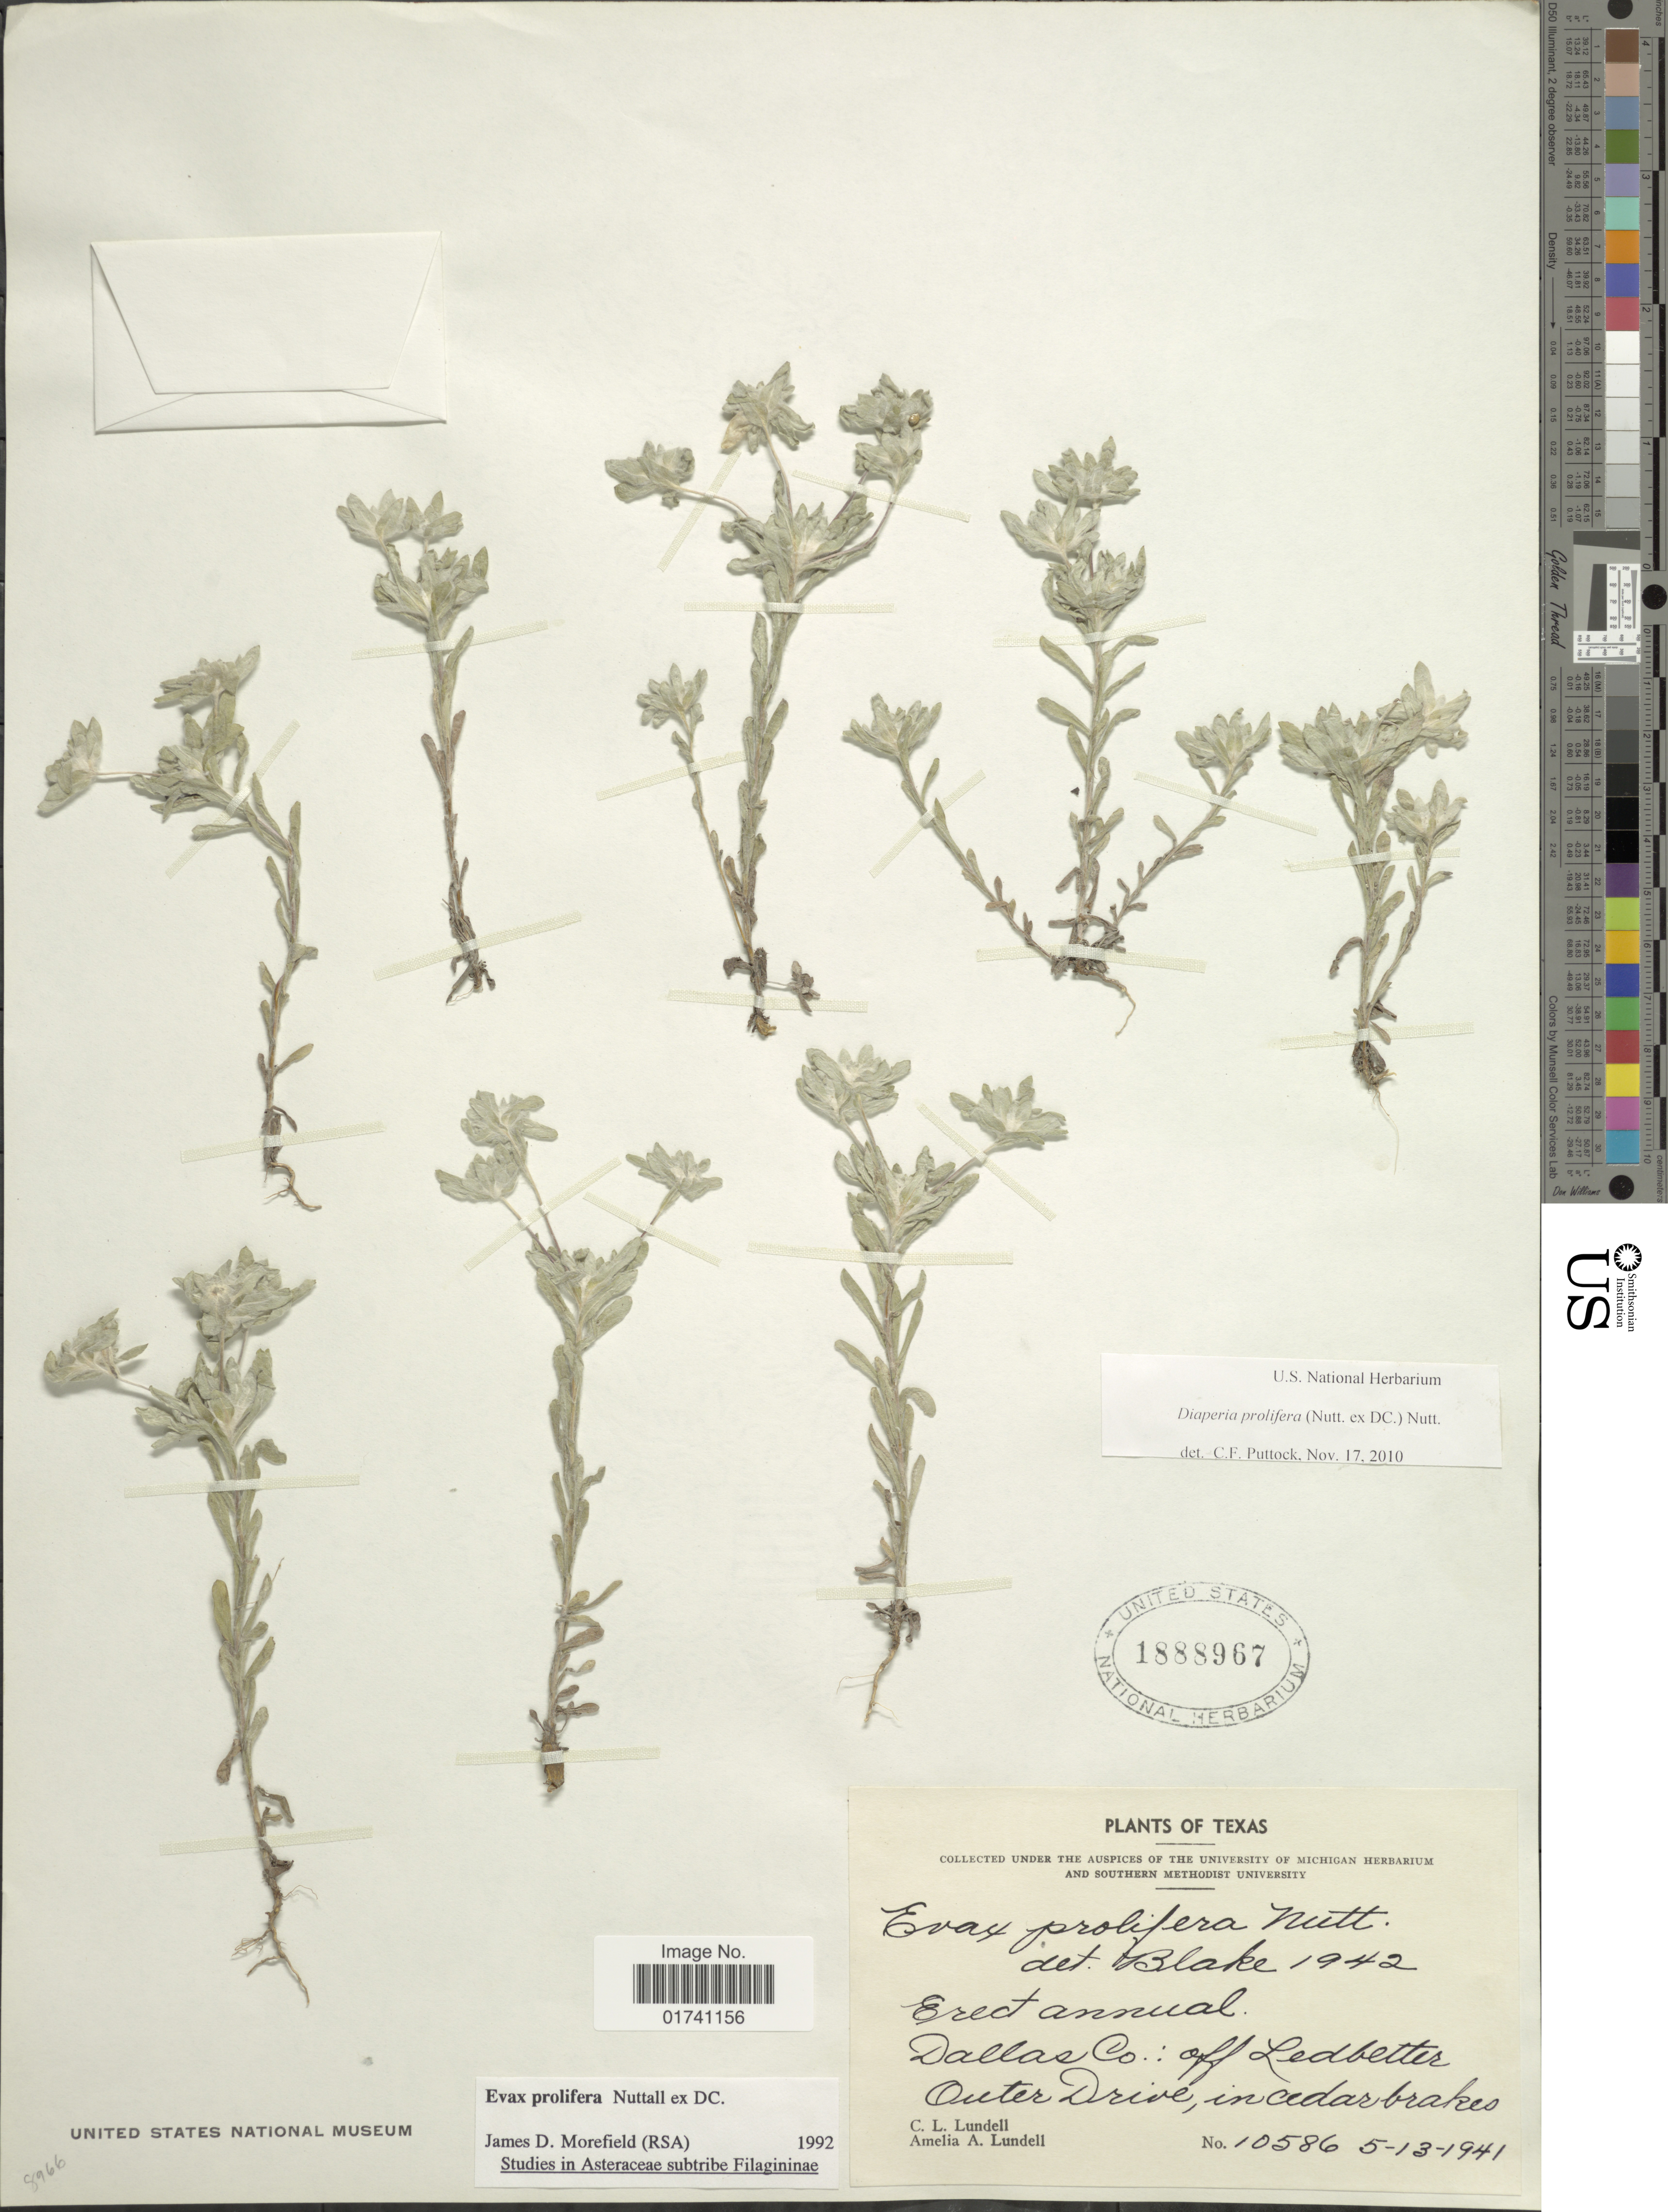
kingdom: Plantae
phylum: Tracheophyta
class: Magnoliopsida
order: Asterales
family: Asteraceae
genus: Diaperia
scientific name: Diaperia prolifera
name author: (Nutt. ex DC.) Morefield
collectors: C. L. Lundell & A. A. Lundell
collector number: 10586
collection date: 1941-05-13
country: United States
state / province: Texas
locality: Dallas Co.: off Ledbetter Outer Drive, in cedar brakes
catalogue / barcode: US 1888967